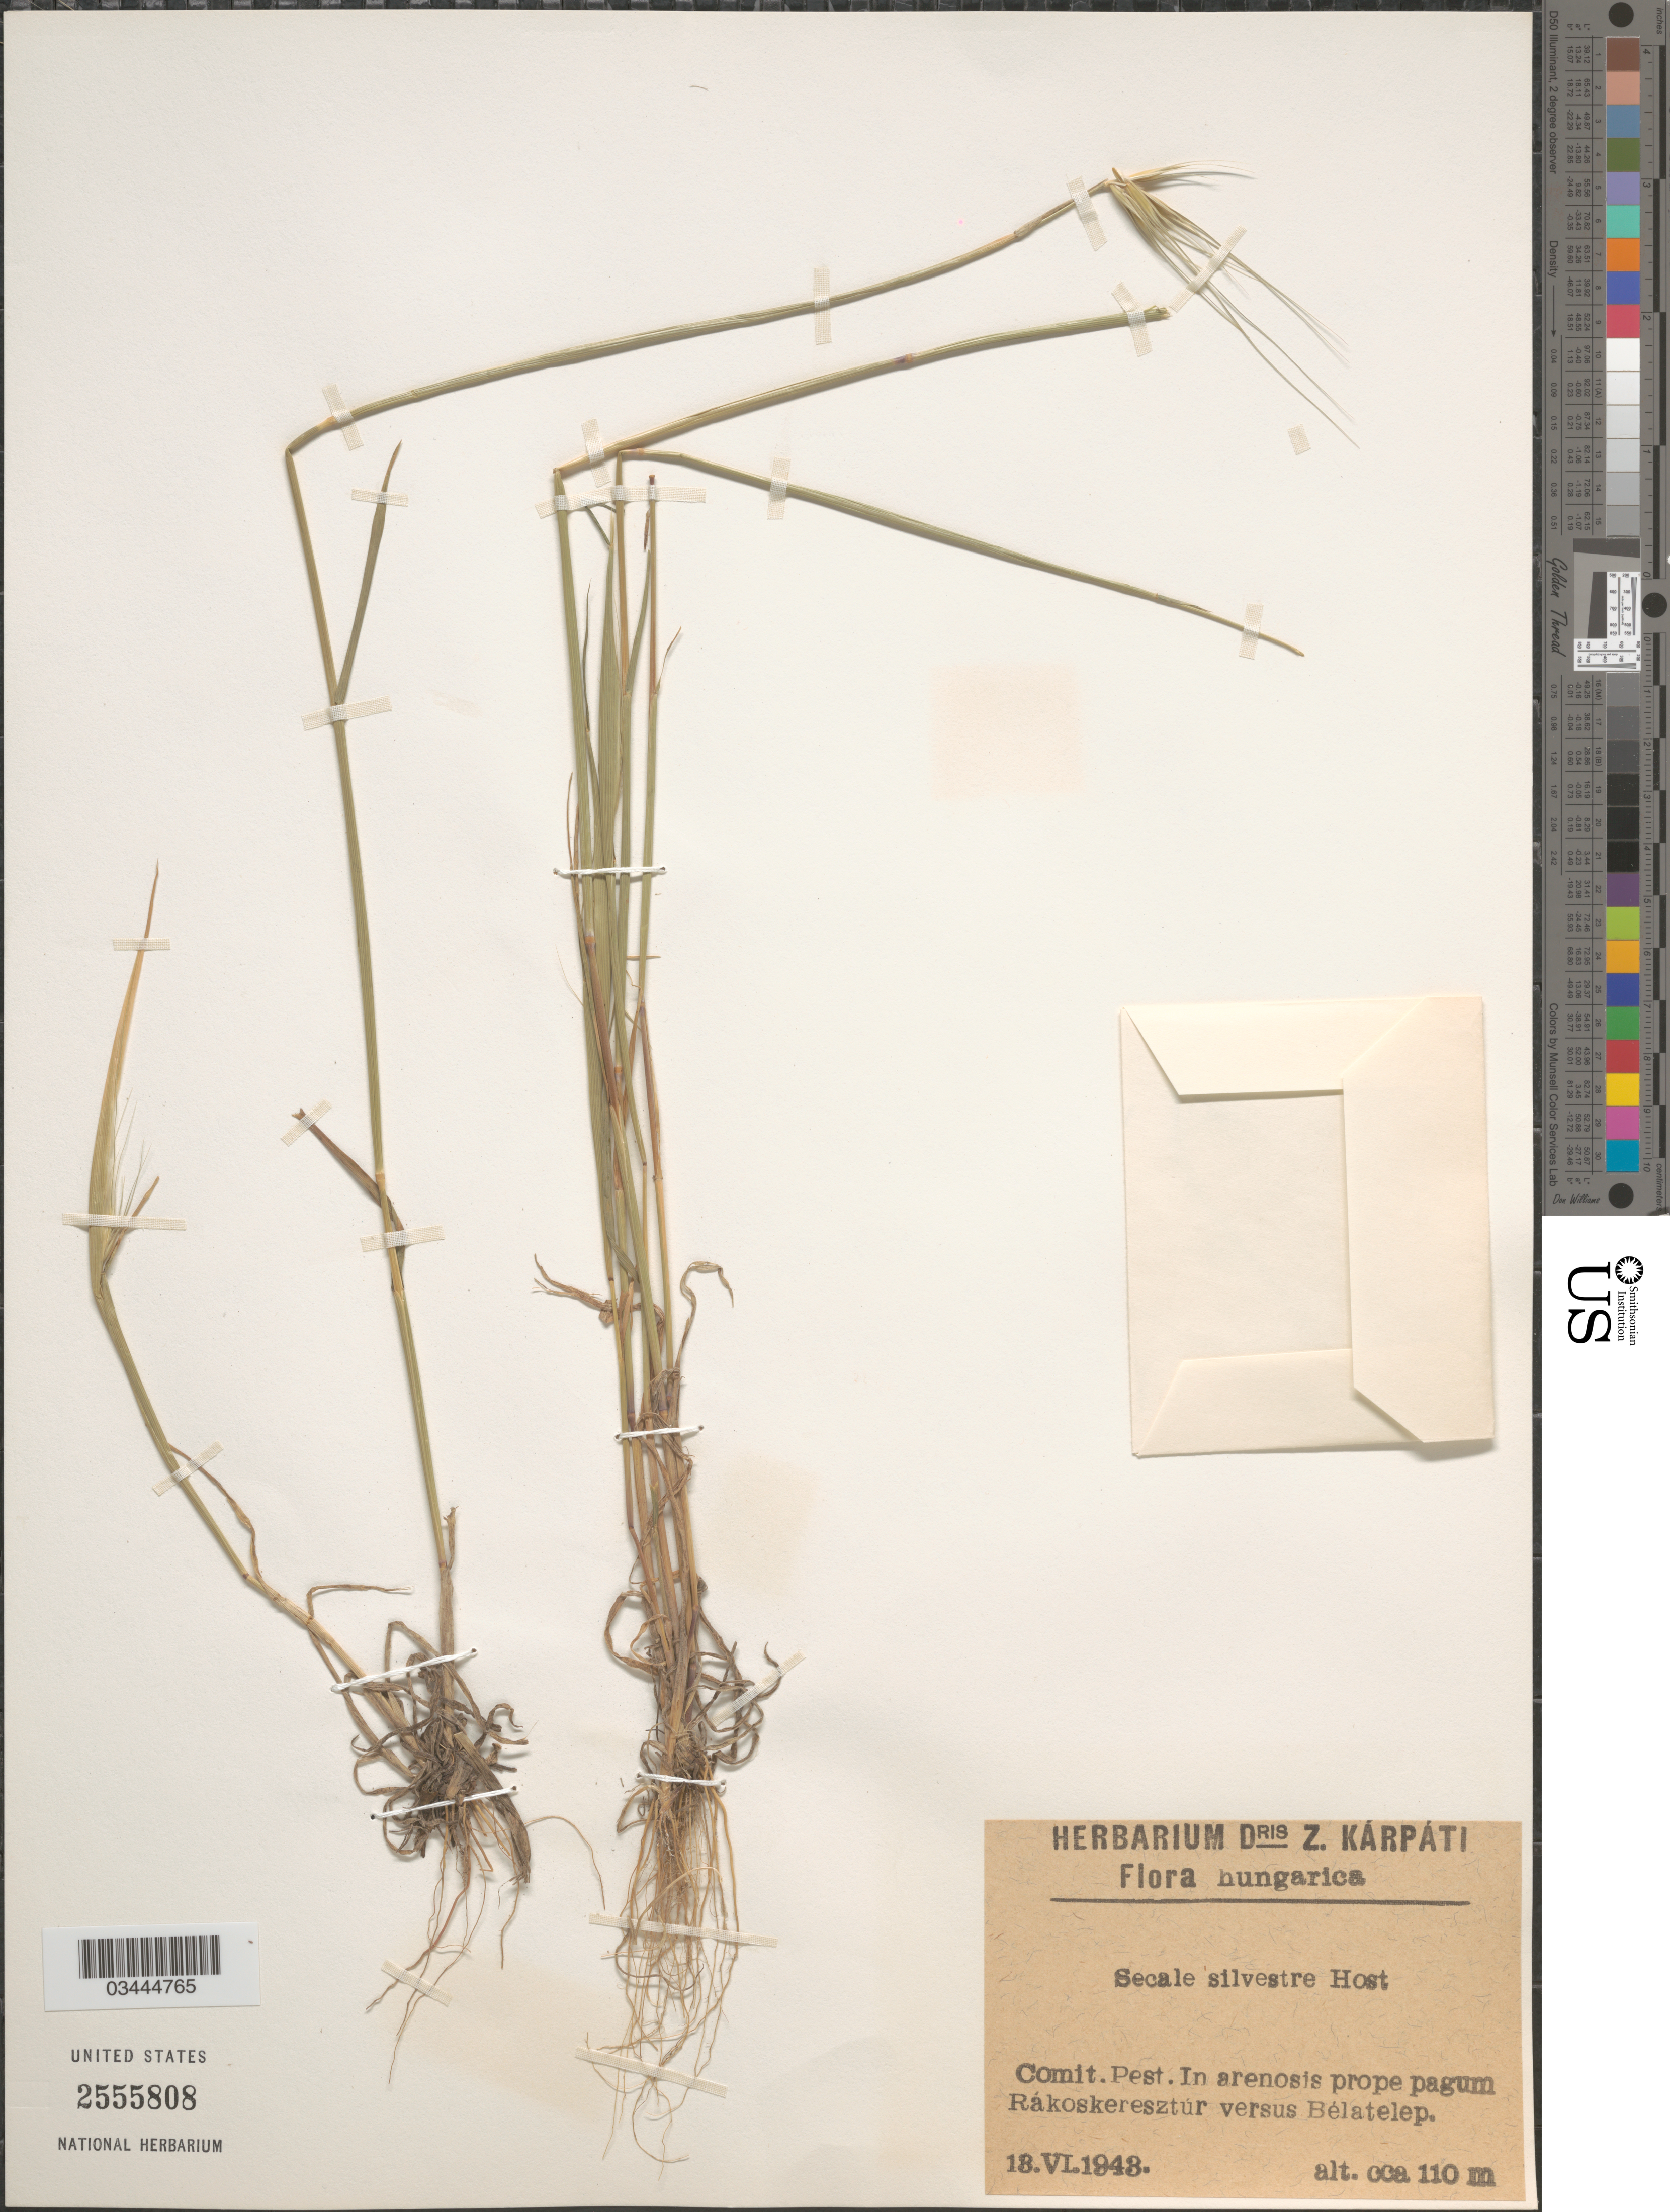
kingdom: Plantae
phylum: Tracheophyta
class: Liliopsida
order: Poales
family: Poaceae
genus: Secale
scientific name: Secale sylvestre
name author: Host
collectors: ex herb. Dris Z. Karpati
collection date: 1943-06-18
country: Hungary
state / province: Pest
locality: Hungarica. Comit. Pest. In arenosis prope pagum Rákoskeresztúr versus Bélatelep.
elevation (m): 110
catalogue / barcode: US 2555808